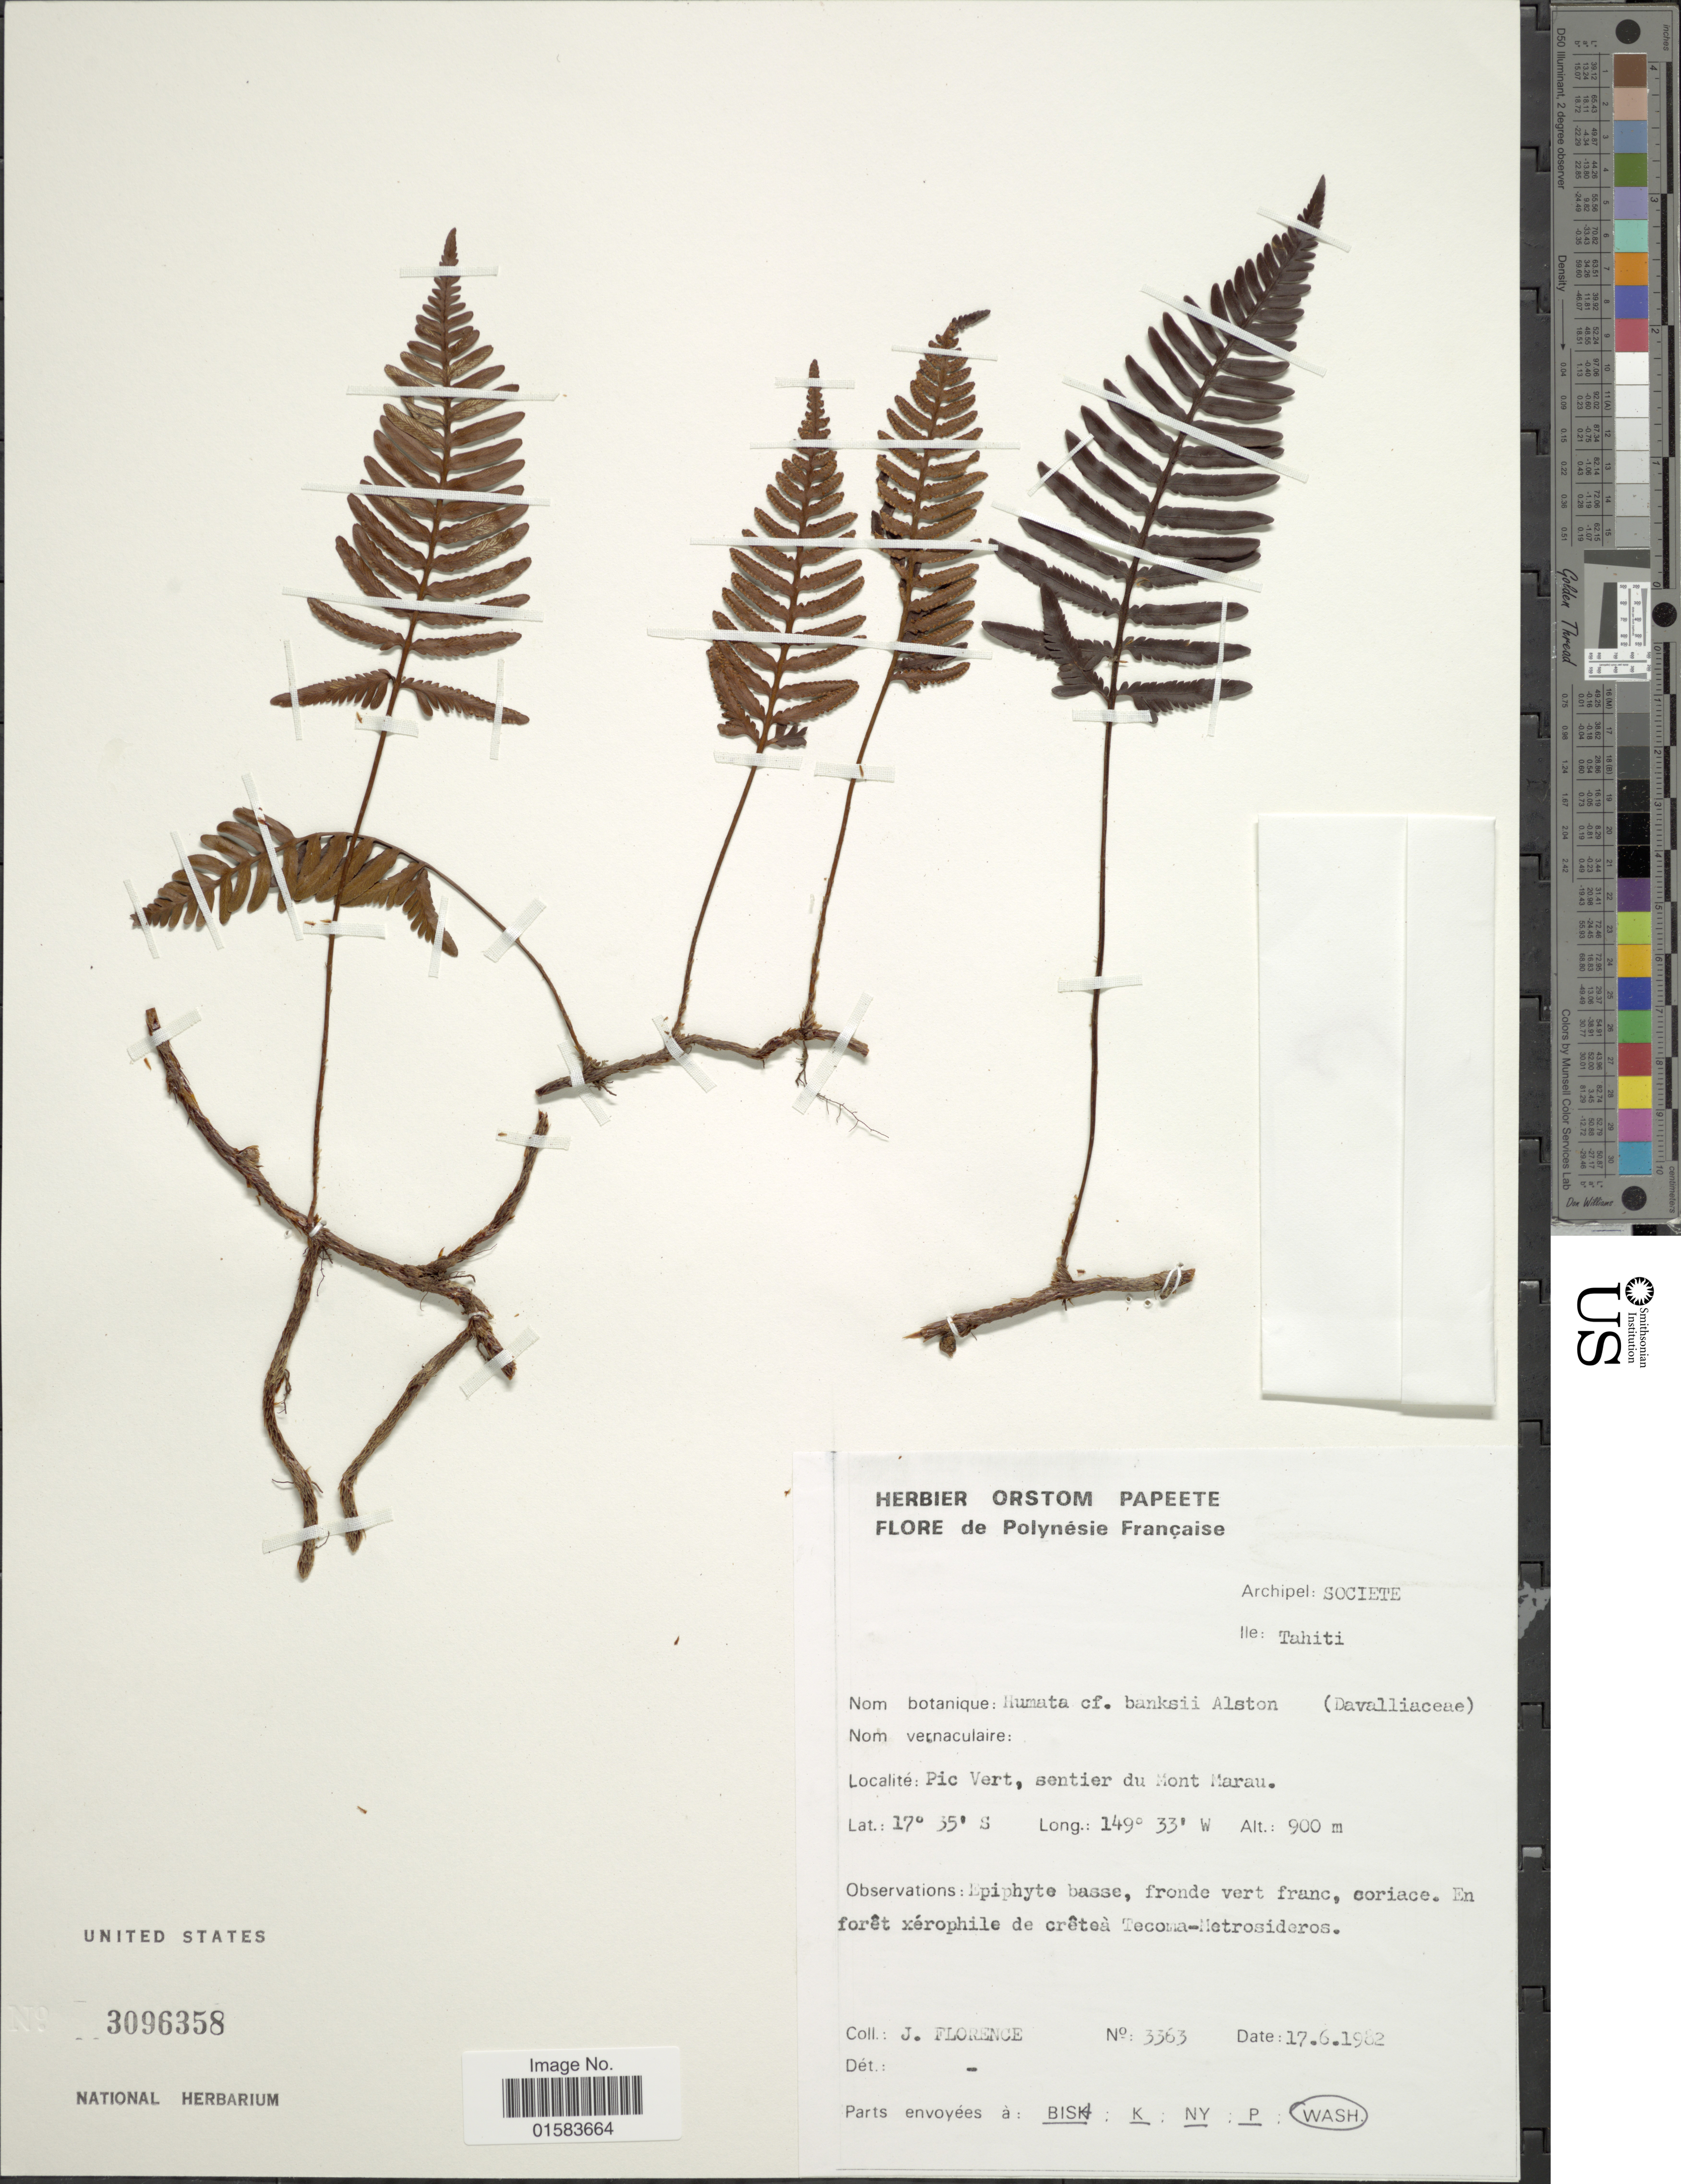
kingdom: Plantae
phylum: Tracheophyta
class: Polypodiopsida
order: Polypodiales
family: Davalliaceae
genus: Davallia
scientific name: Davallia pectinata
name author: Sm.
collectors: J. Florence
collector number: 3363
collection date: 1982-06-17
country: French Polynesia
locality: Tahiti, Societe, Pic Vert, sentier du Mt. Marau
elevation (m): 900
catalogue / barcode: US 3096358